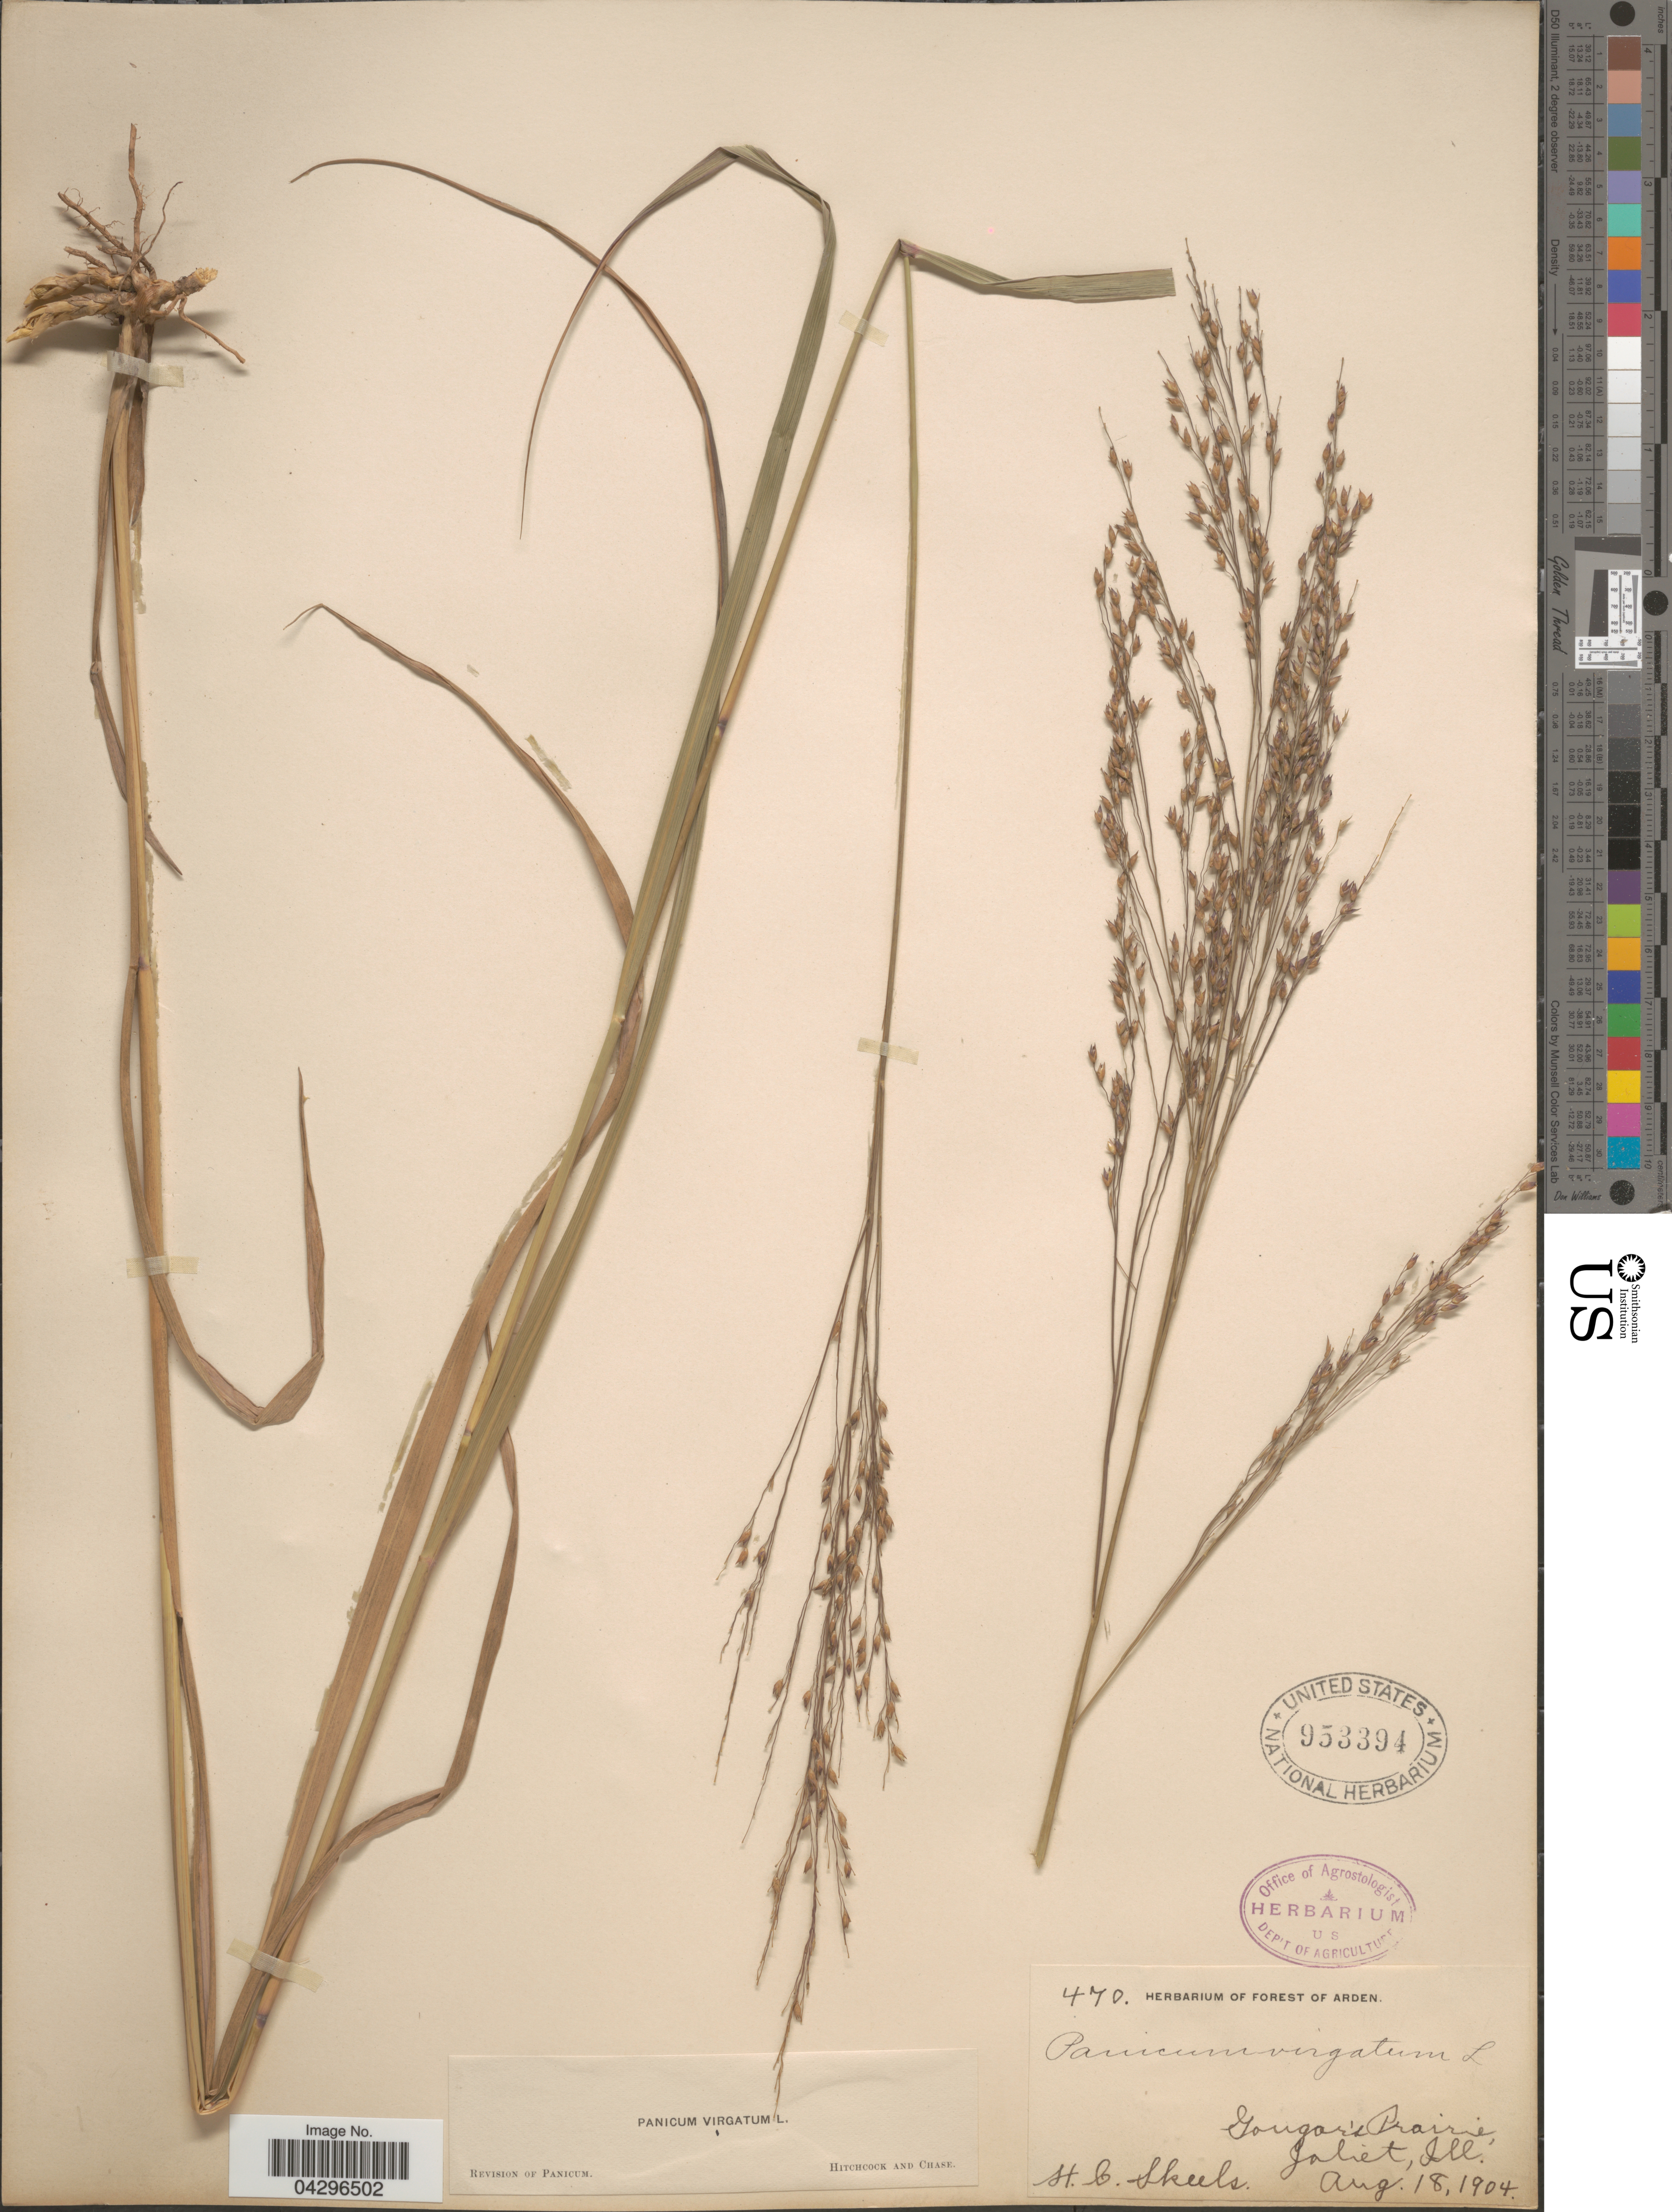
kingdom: Plantae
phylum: Tracheophyta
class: Liliopsida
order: Poales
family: Poaceae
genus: Panicum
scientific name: Panicum virgatum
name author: L.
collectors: H. Skeels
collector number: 470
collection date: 1904-08-18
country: United States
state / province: Illinois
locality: Gougar's Prairie, Joliet.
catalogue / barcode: US 953394